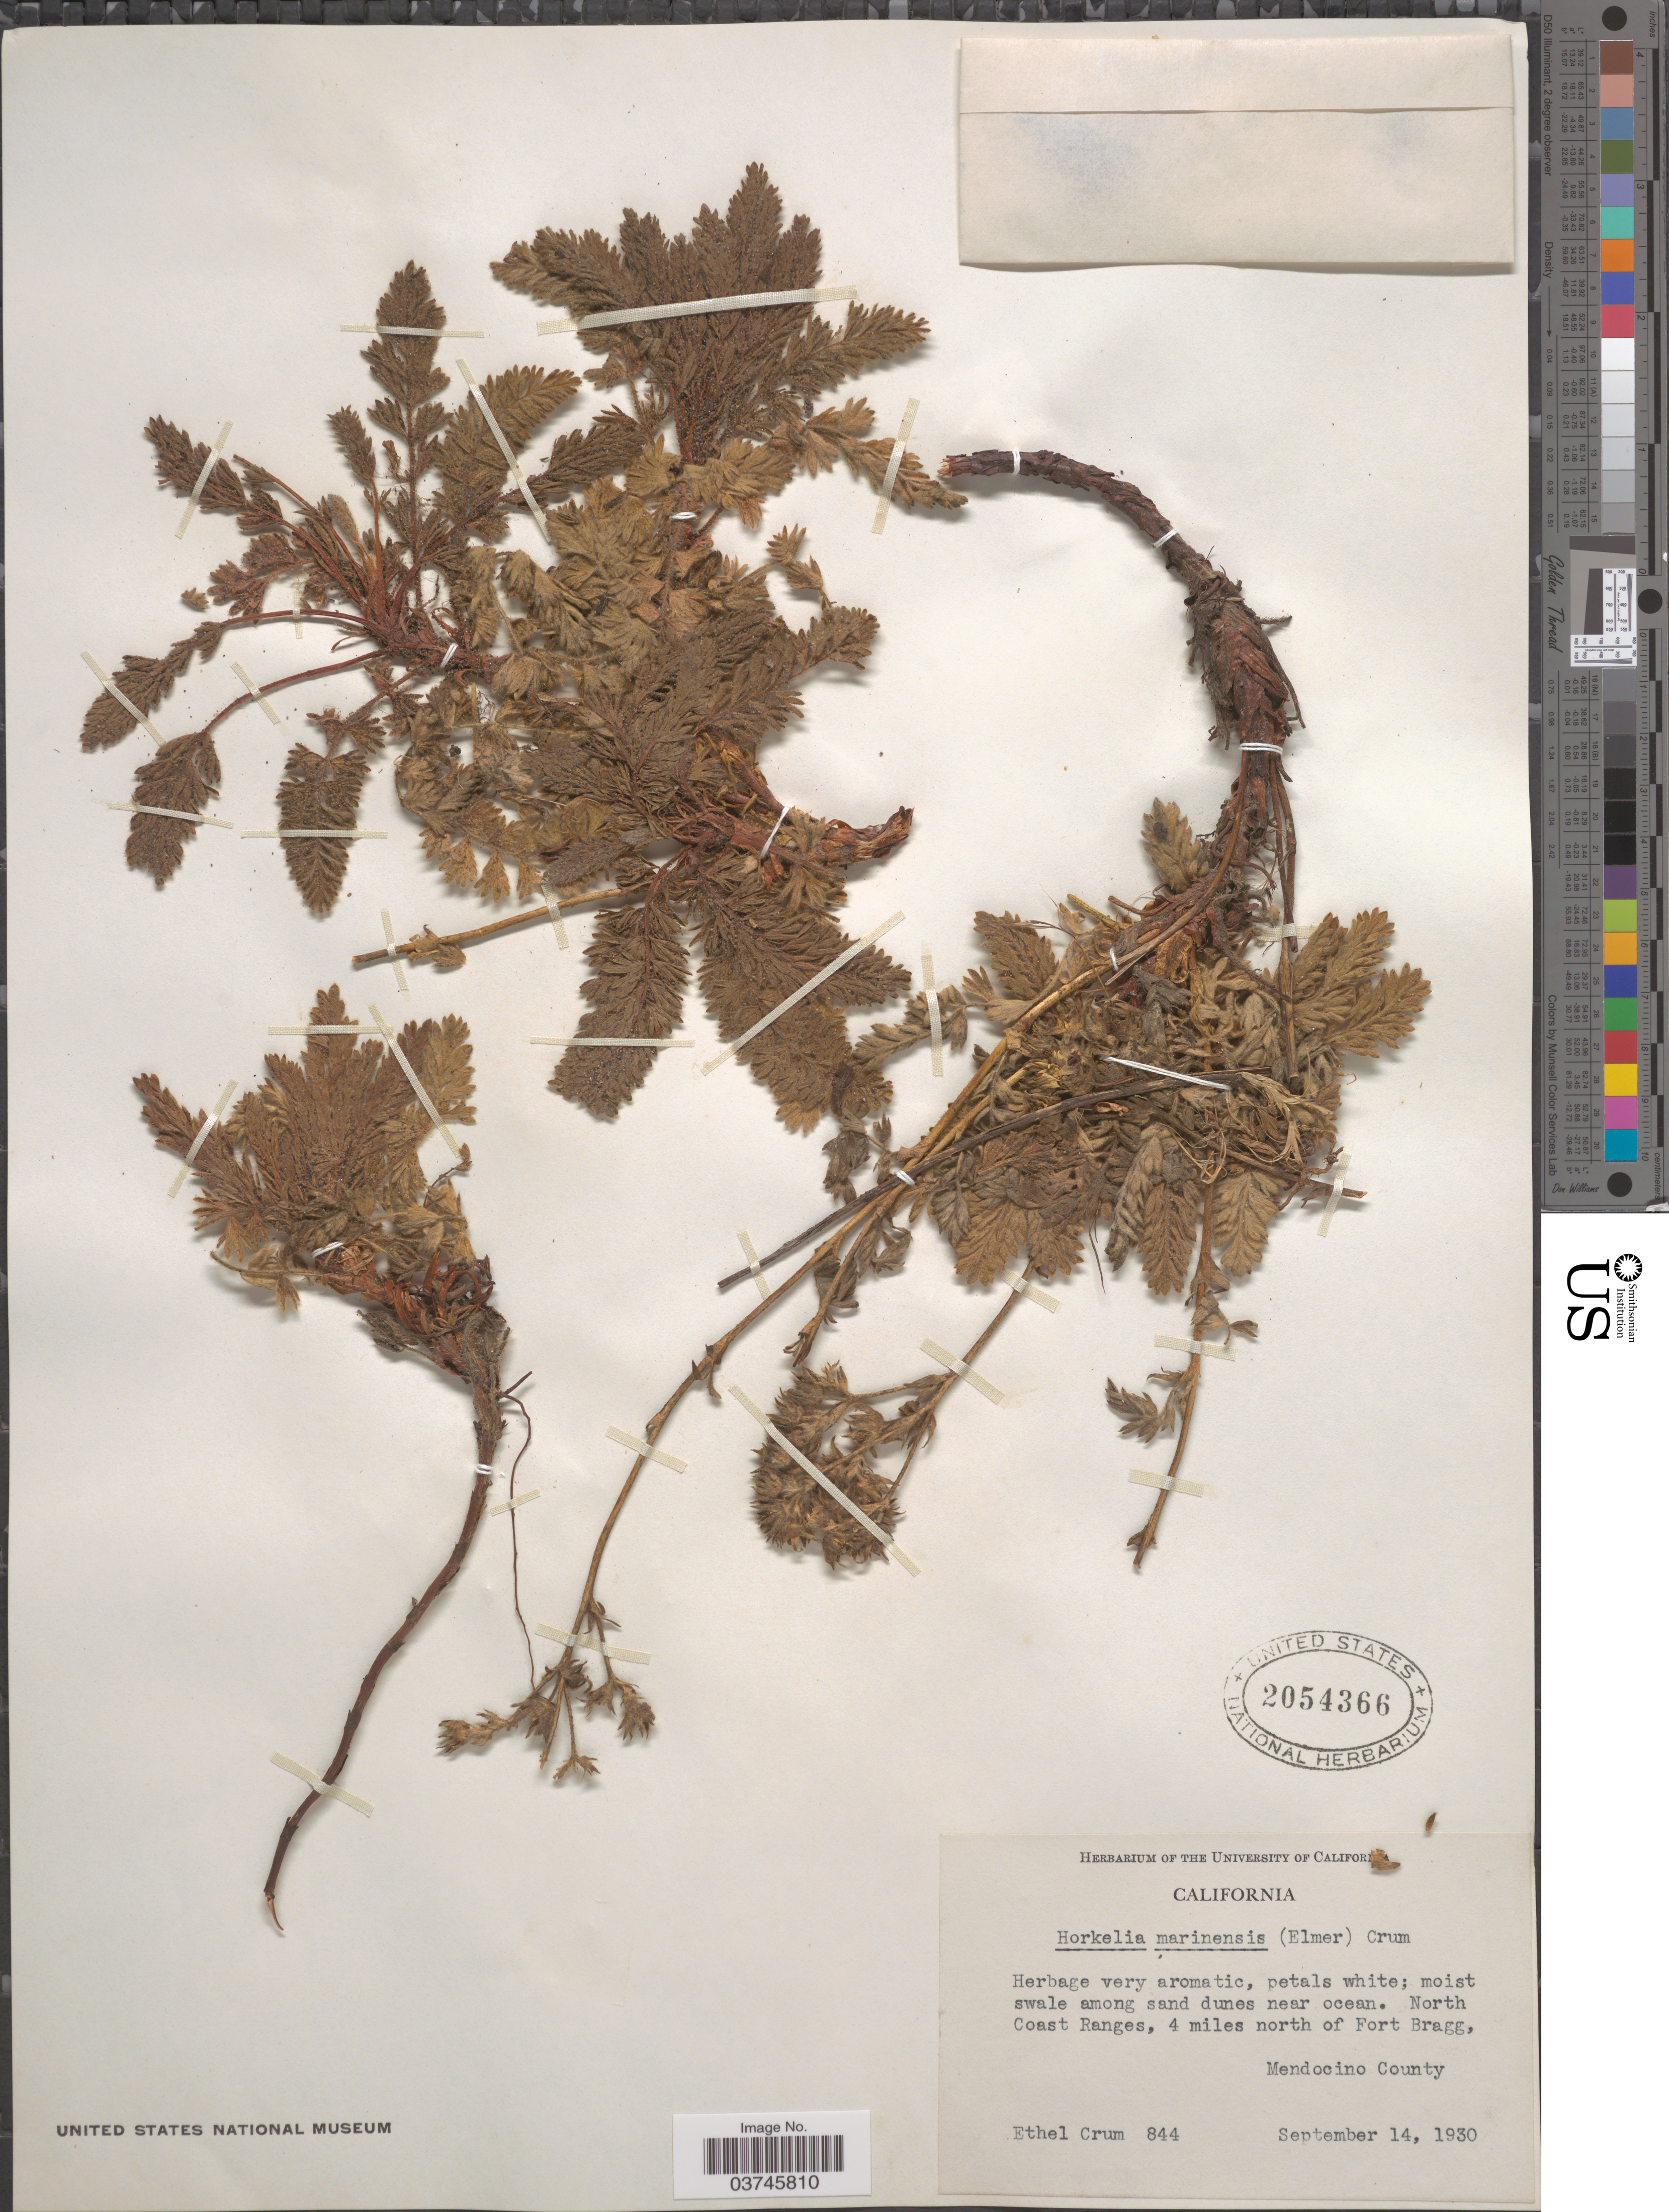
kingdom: Plantae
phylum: Tracheophyta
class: Magnoliopsida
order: Rosales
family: Rosaceae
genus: Potentilla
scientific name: Potentilla marinensis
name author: (Elmer) J.T. Howell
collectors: E. K. Crum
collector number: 844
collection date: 1930-09-14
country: United States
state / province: California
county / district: Mendocino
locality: North Coast Ranges, 4 miles north of Fort Bragg, Mendocino County.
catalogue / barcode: US 2054366